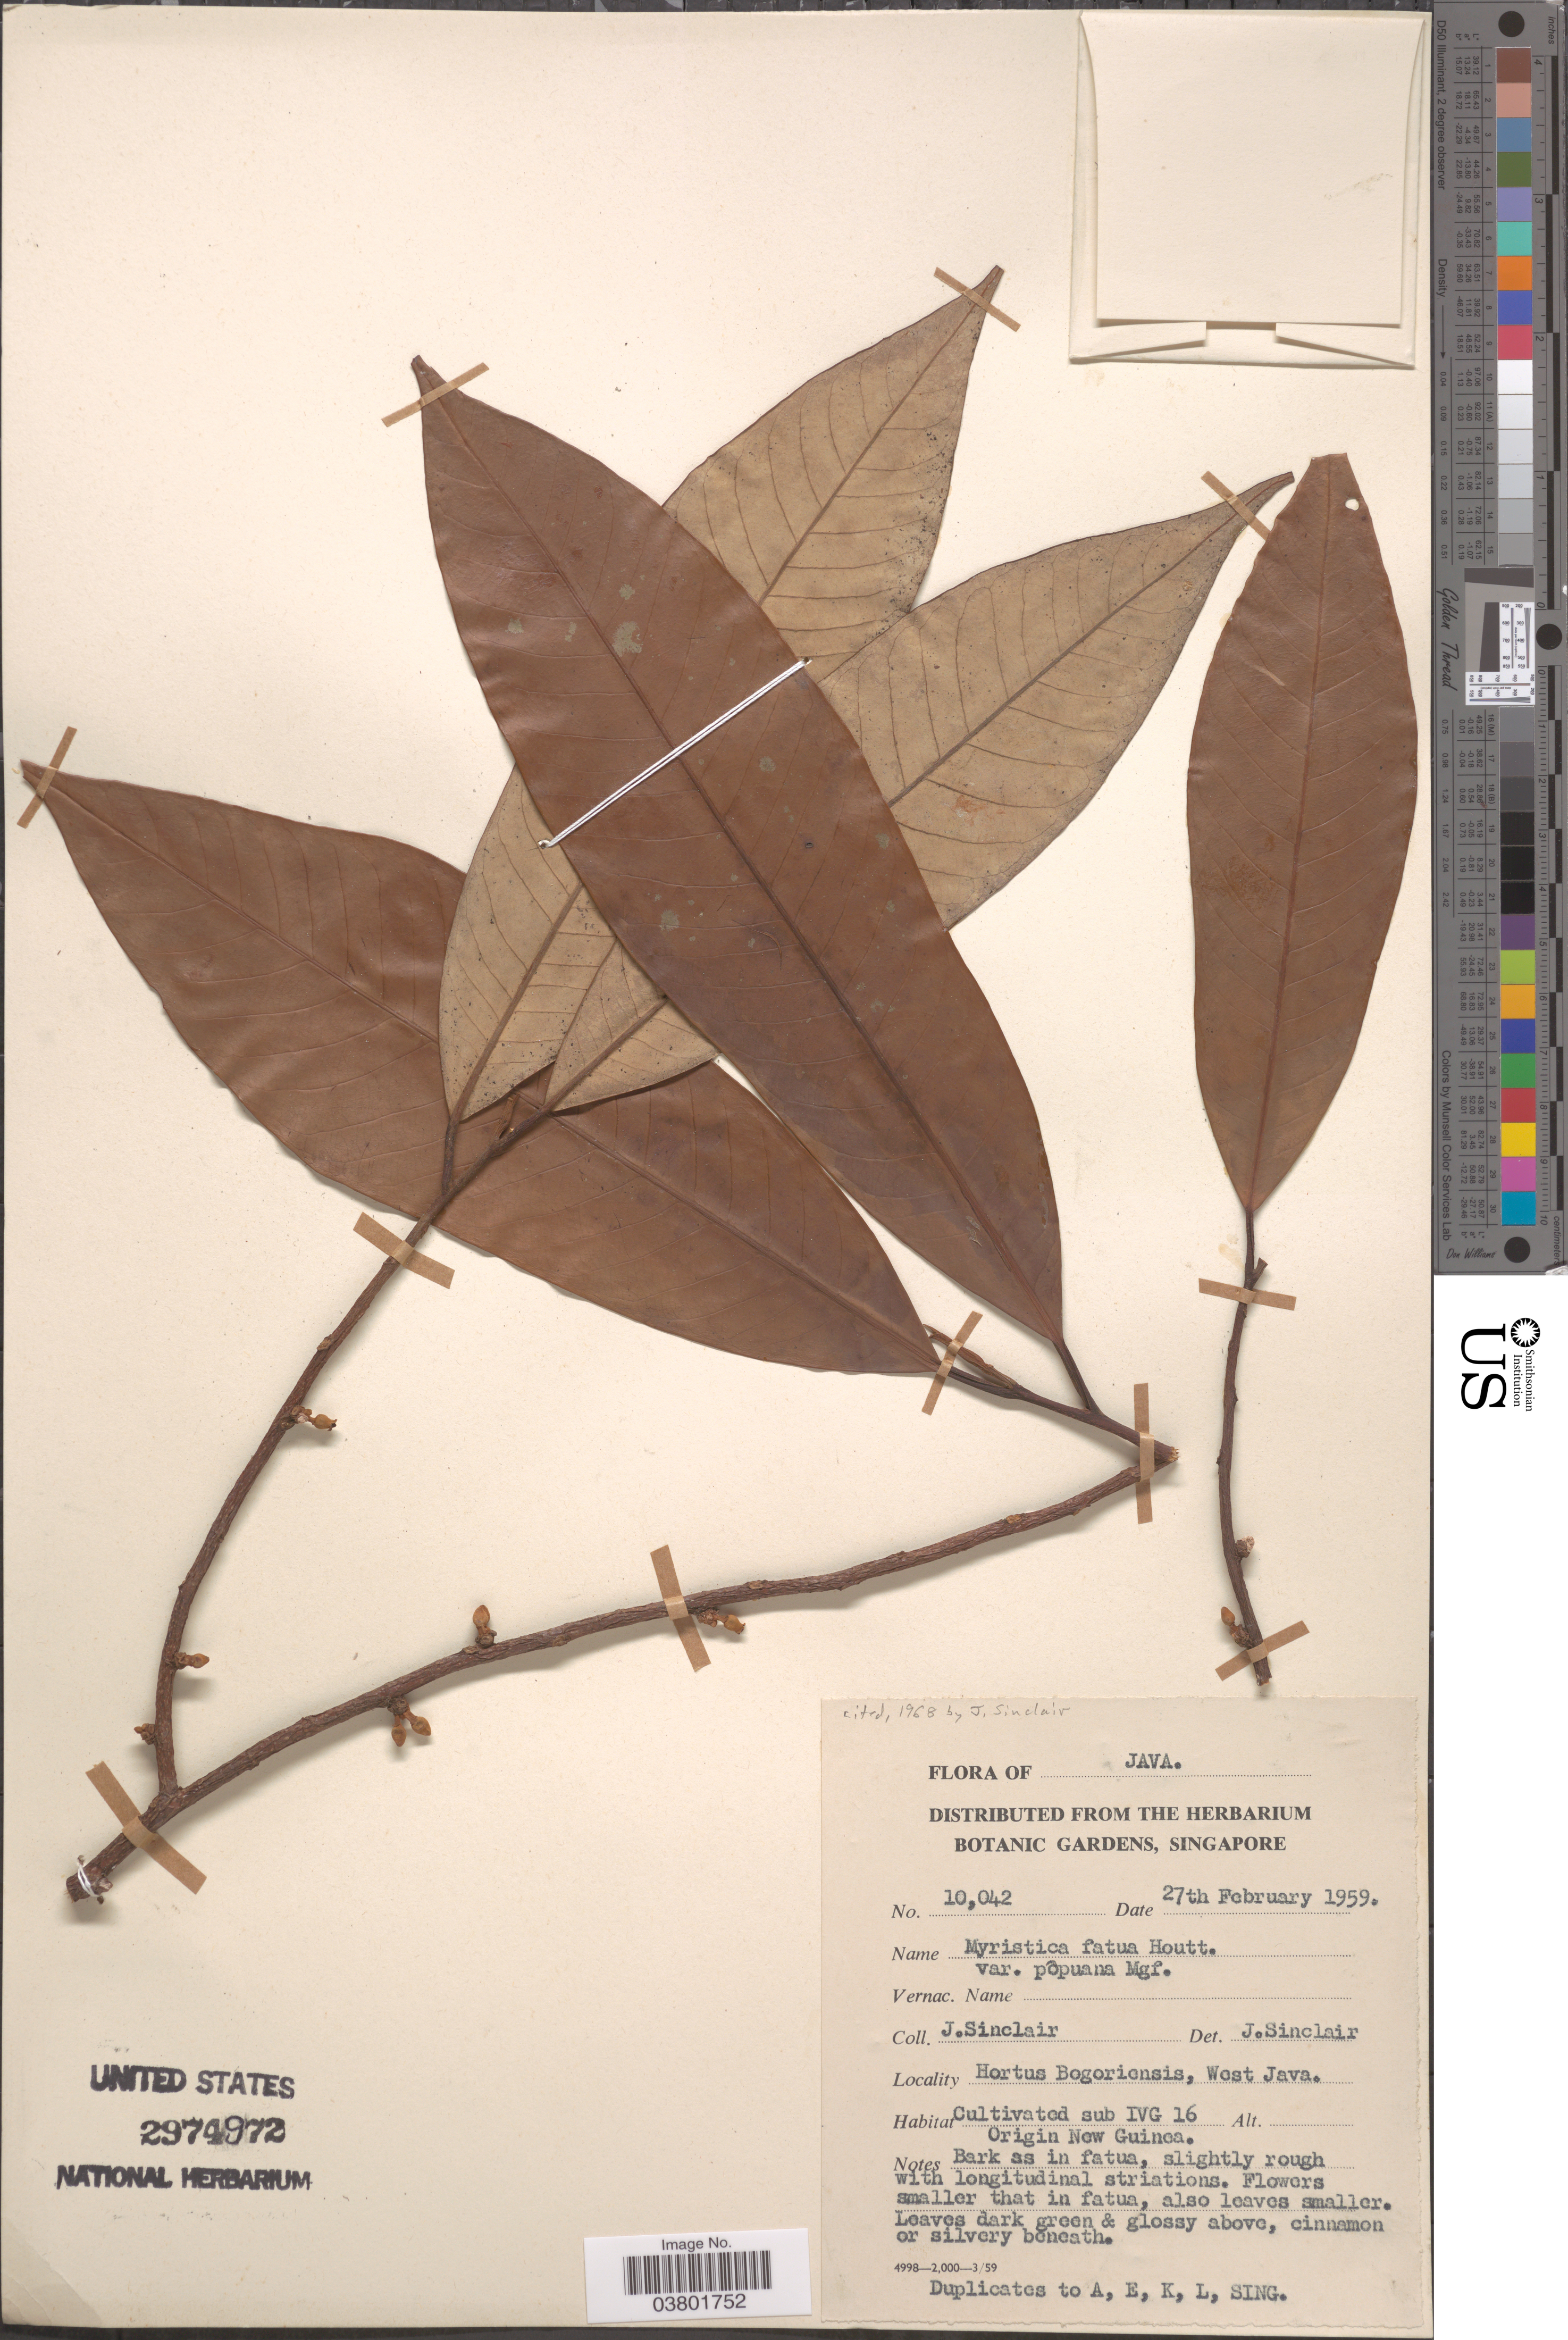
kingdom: Plantae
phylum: Tracheophyta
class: Magnoliopsida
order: Magnoliales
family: Myristicaceae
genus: Myristica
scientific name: Myristica fatua var. papuana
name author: Markgr.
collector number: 10042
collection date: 1959-02-27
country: Indonesia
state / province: Java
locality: Hortus Bogoriensis, West Java.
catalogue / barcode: US 2974972